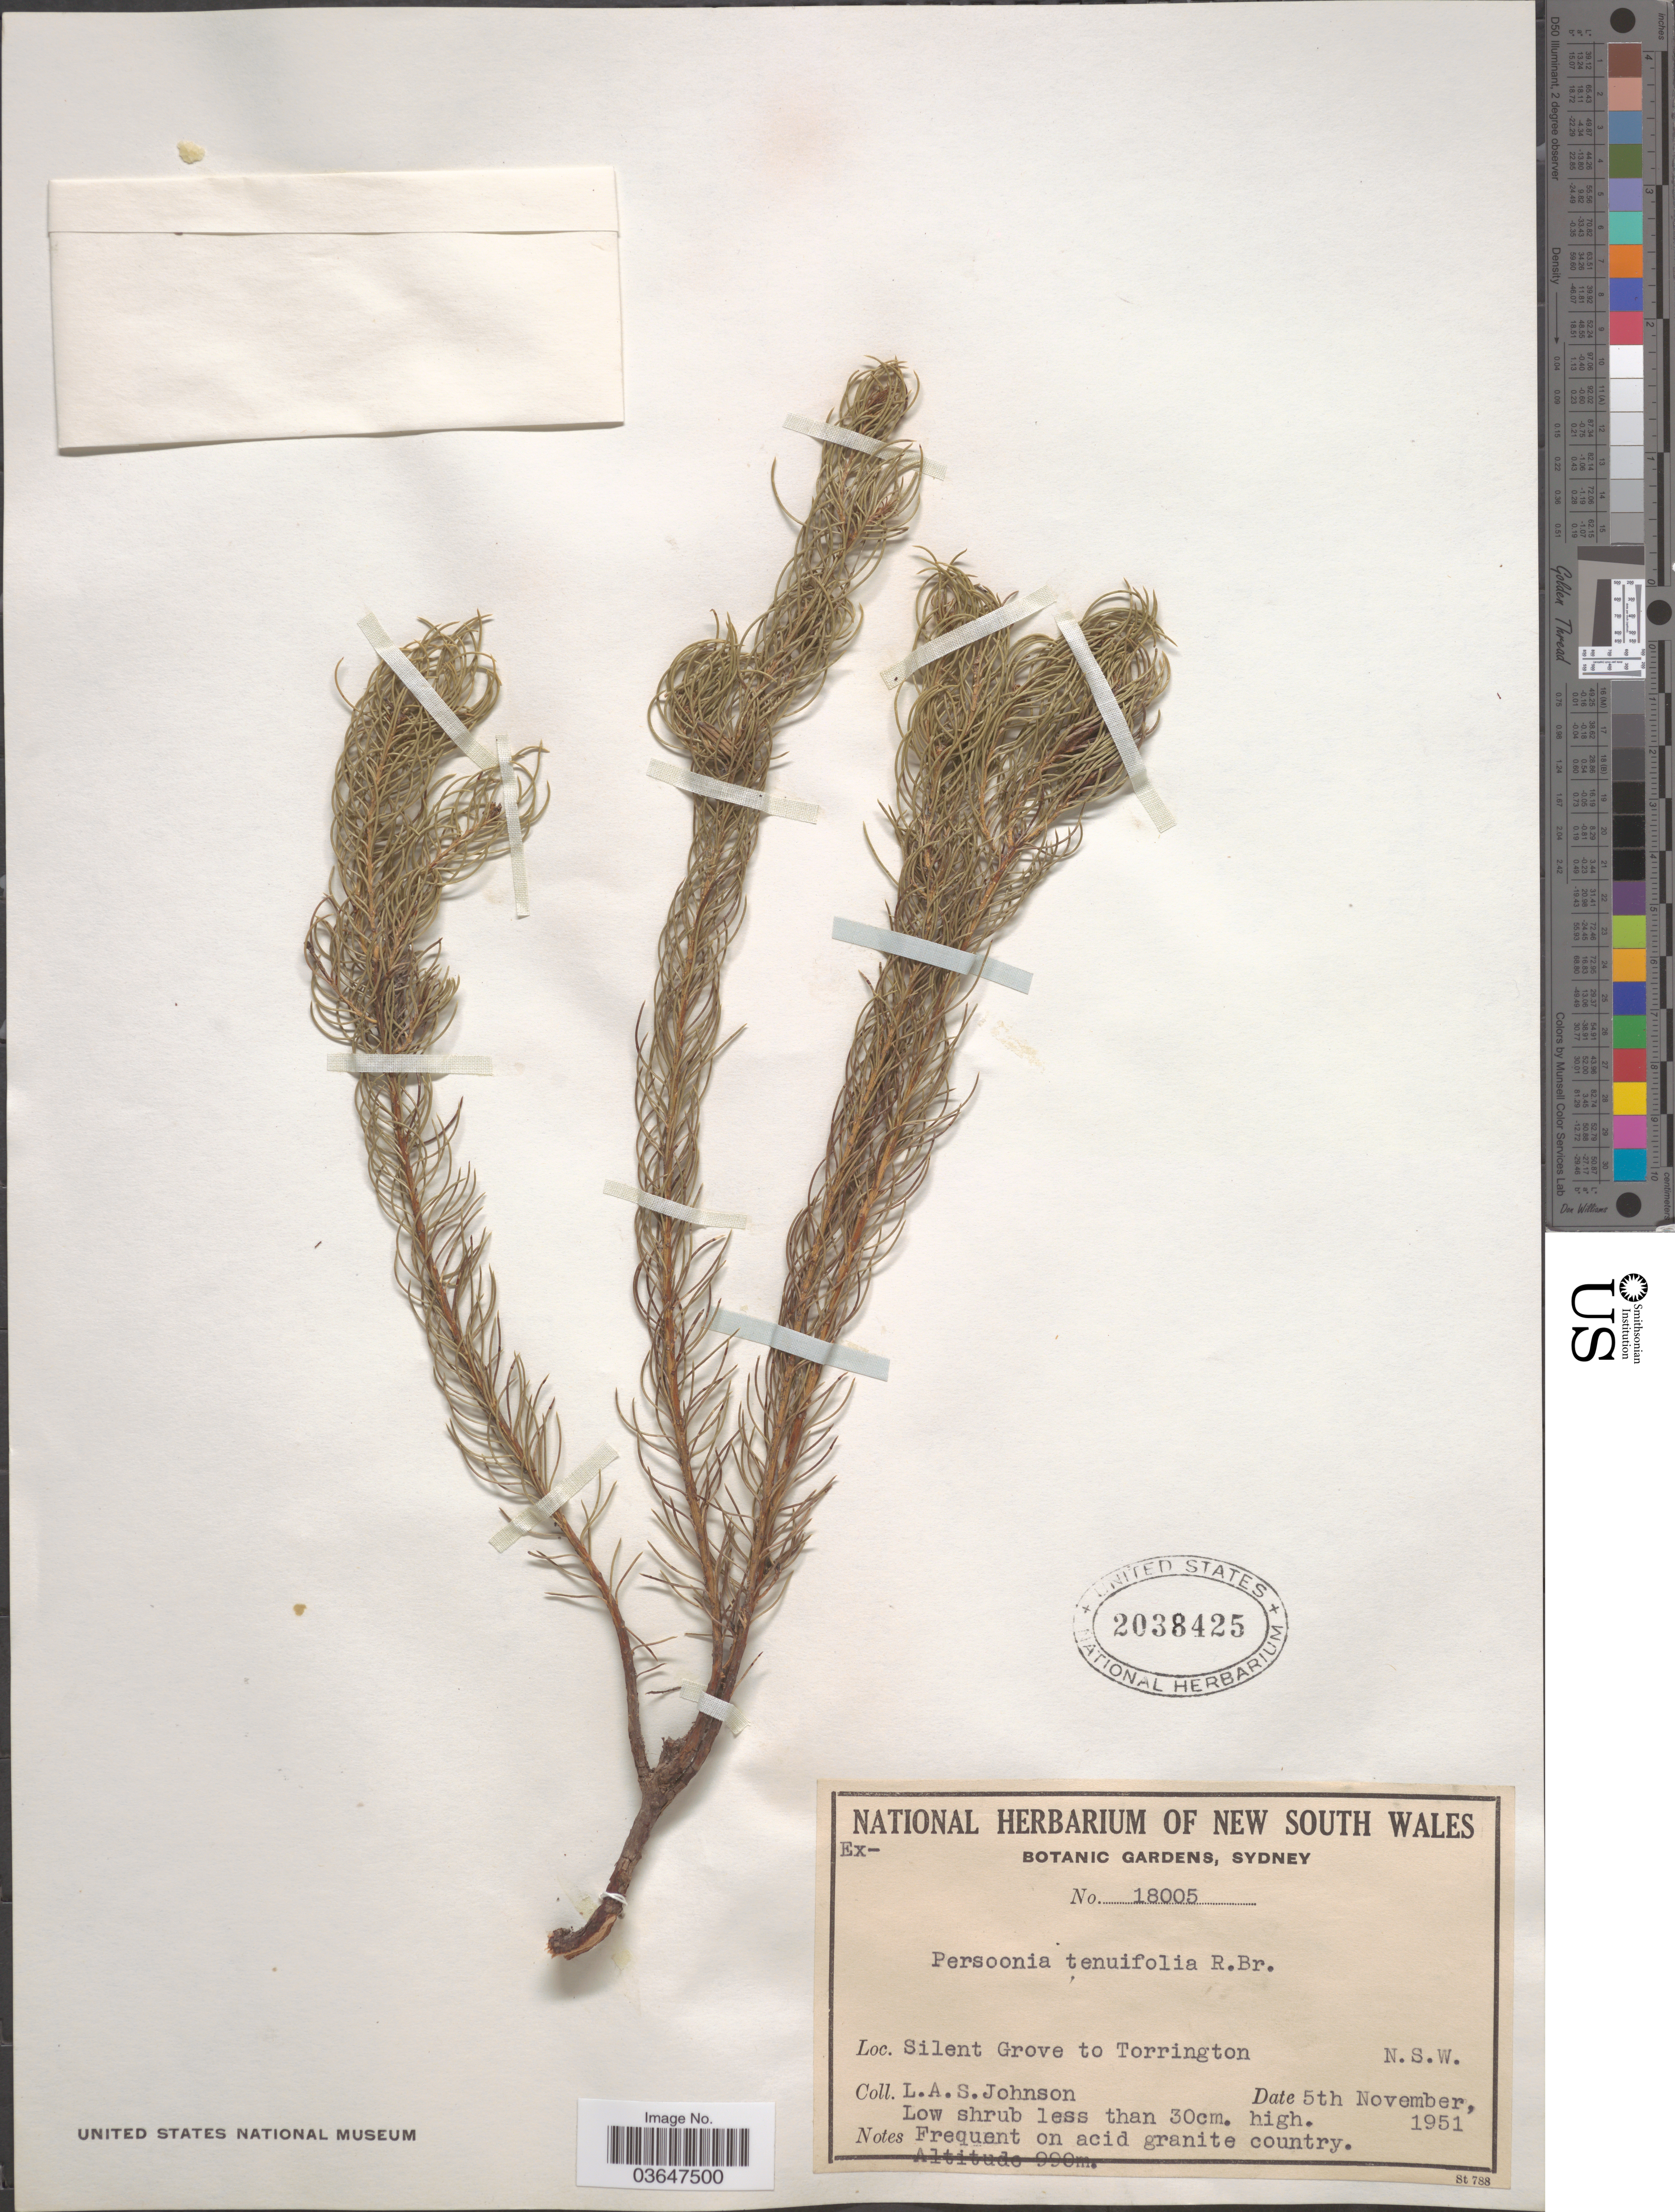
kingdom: Plantae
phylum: Tracheophyta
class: Magnoliopsida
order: Proteales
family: Proteaceae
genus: Persoonia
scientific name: Persoonia tenuifolia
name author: R. Br.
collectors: L. A. S. Johnson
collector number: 18005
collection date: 1951-11-05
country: Australia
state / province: New South Wales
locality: Silent Grove to Torrington N.S.W.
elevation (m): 990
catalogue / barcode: US 2038425